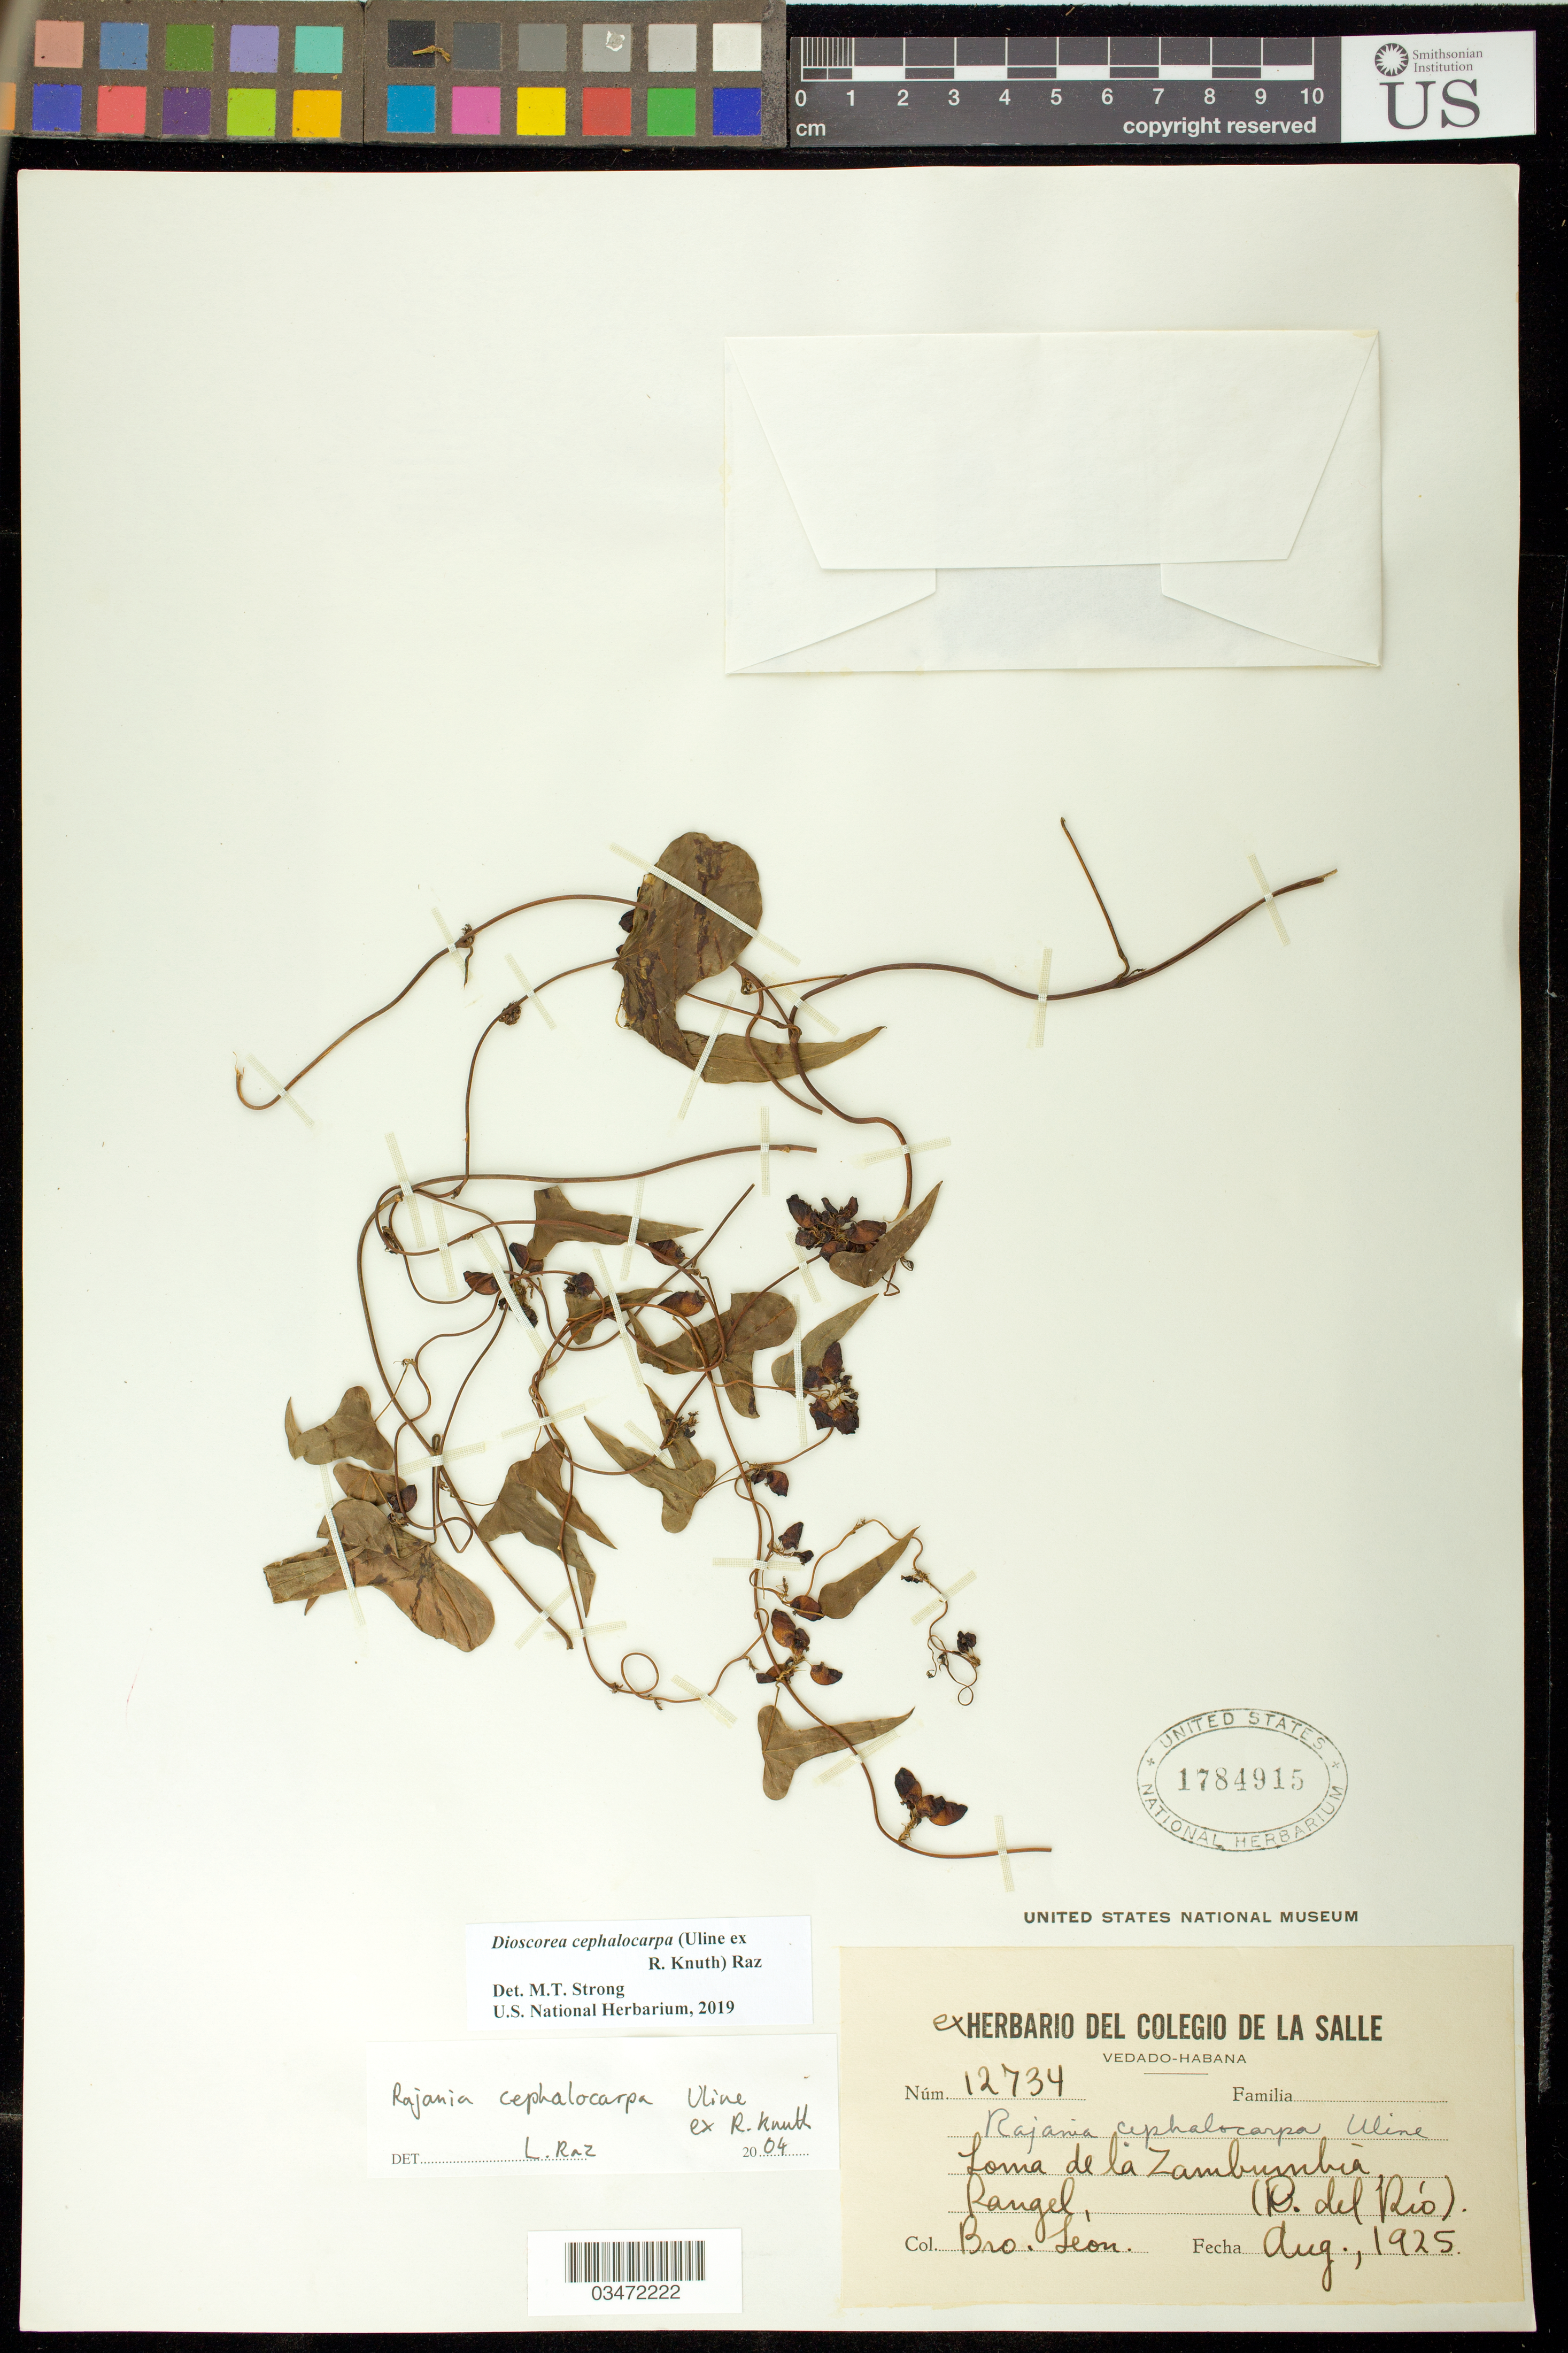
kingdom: Plantae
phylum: Tracheophyta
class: Liliopsida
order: Dioscoreales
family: Dioscoreaceae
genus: Dioscorea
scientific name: Dioscorea cephalocarpa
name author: (Uline ex R. Knuth) Raz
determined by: Strong, M. T., (US), Smithsonian Institution - National Museum of Natural History (UNITED STATES)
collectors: Bro. León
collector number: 12734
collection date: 1925-08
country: Cuba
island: Cuba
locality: Loma de la Zambumbia, Rangel (D. del Río)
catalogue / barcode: US 1784915